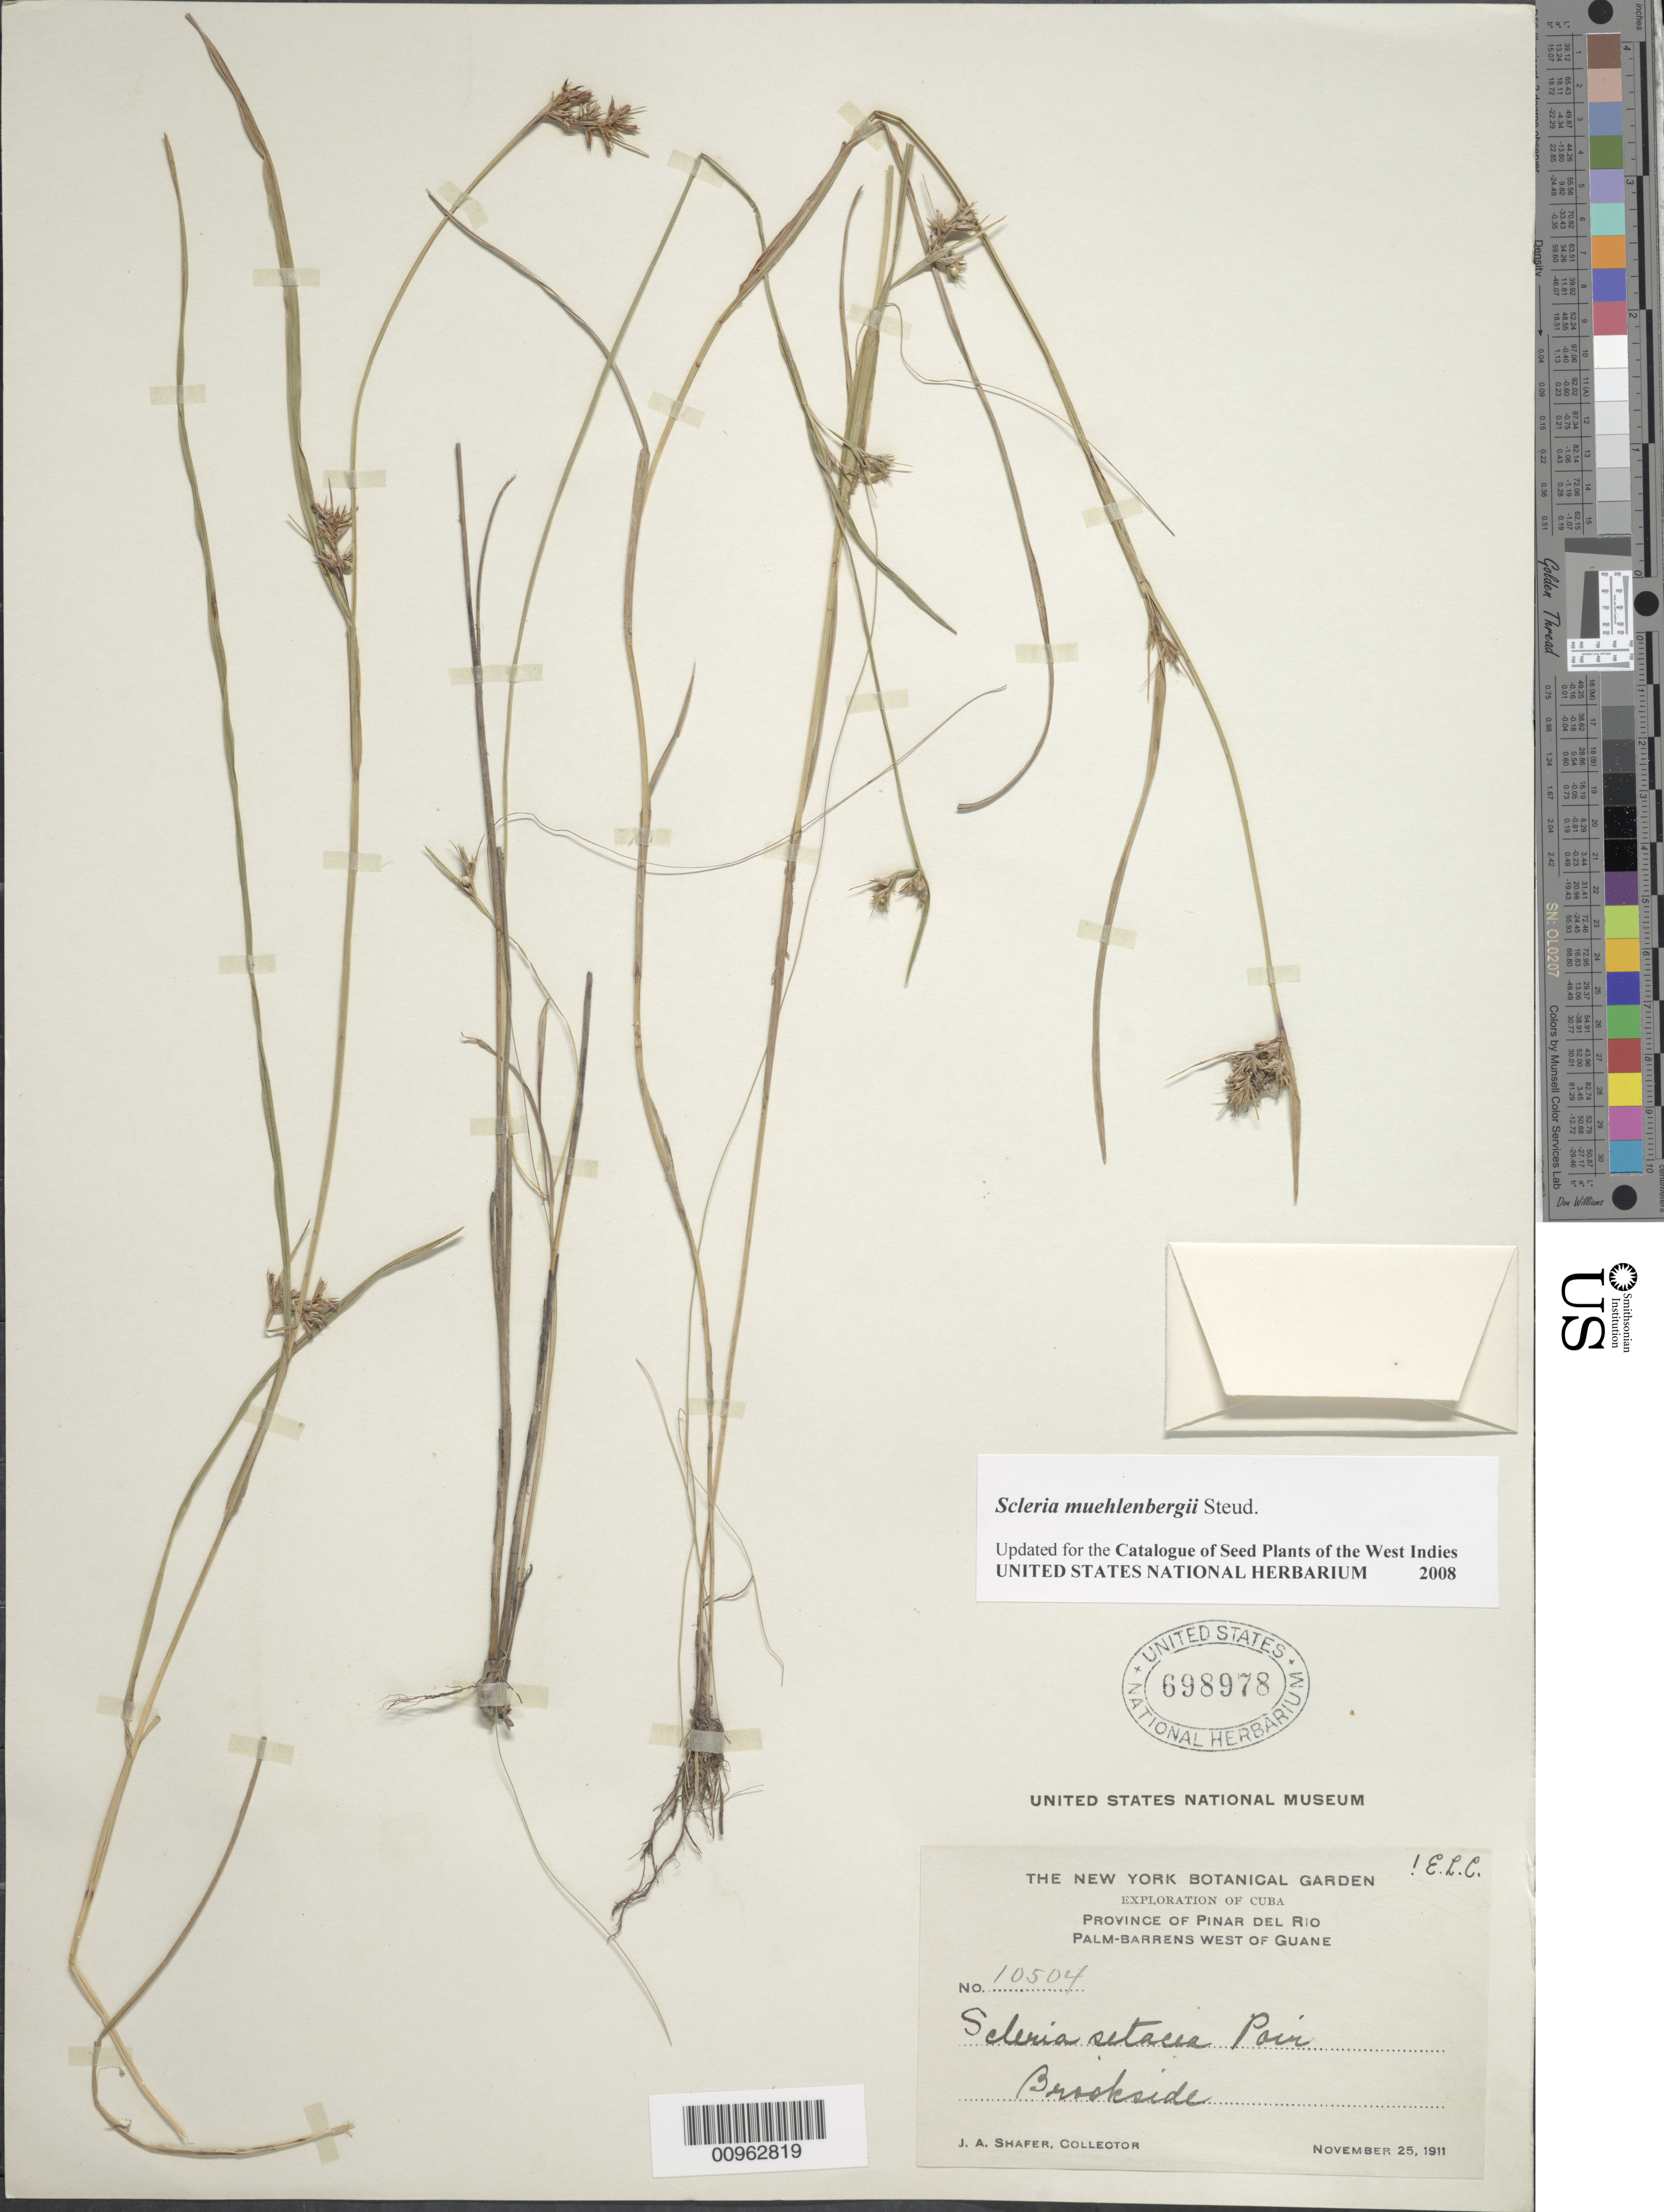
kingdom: Plantae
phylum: Tracheophyta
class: Liliopsida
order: Poales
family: Cyperaceae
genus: Scleria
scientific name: Scleria muehlenbergii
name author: Steud.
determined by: Strong, M. T., (US), Smithsonian Institution - National Museum of Natural History (UNITED STATES)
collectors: J. A. Shafer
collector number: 10504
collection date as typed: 25 Nov 1911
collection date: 1911-11-25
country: Cuba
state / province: Pinar del Rio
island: Cuba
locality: Palm-barrens, west of Guane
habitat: Brookside in palm-barrens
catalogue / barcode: US 698978